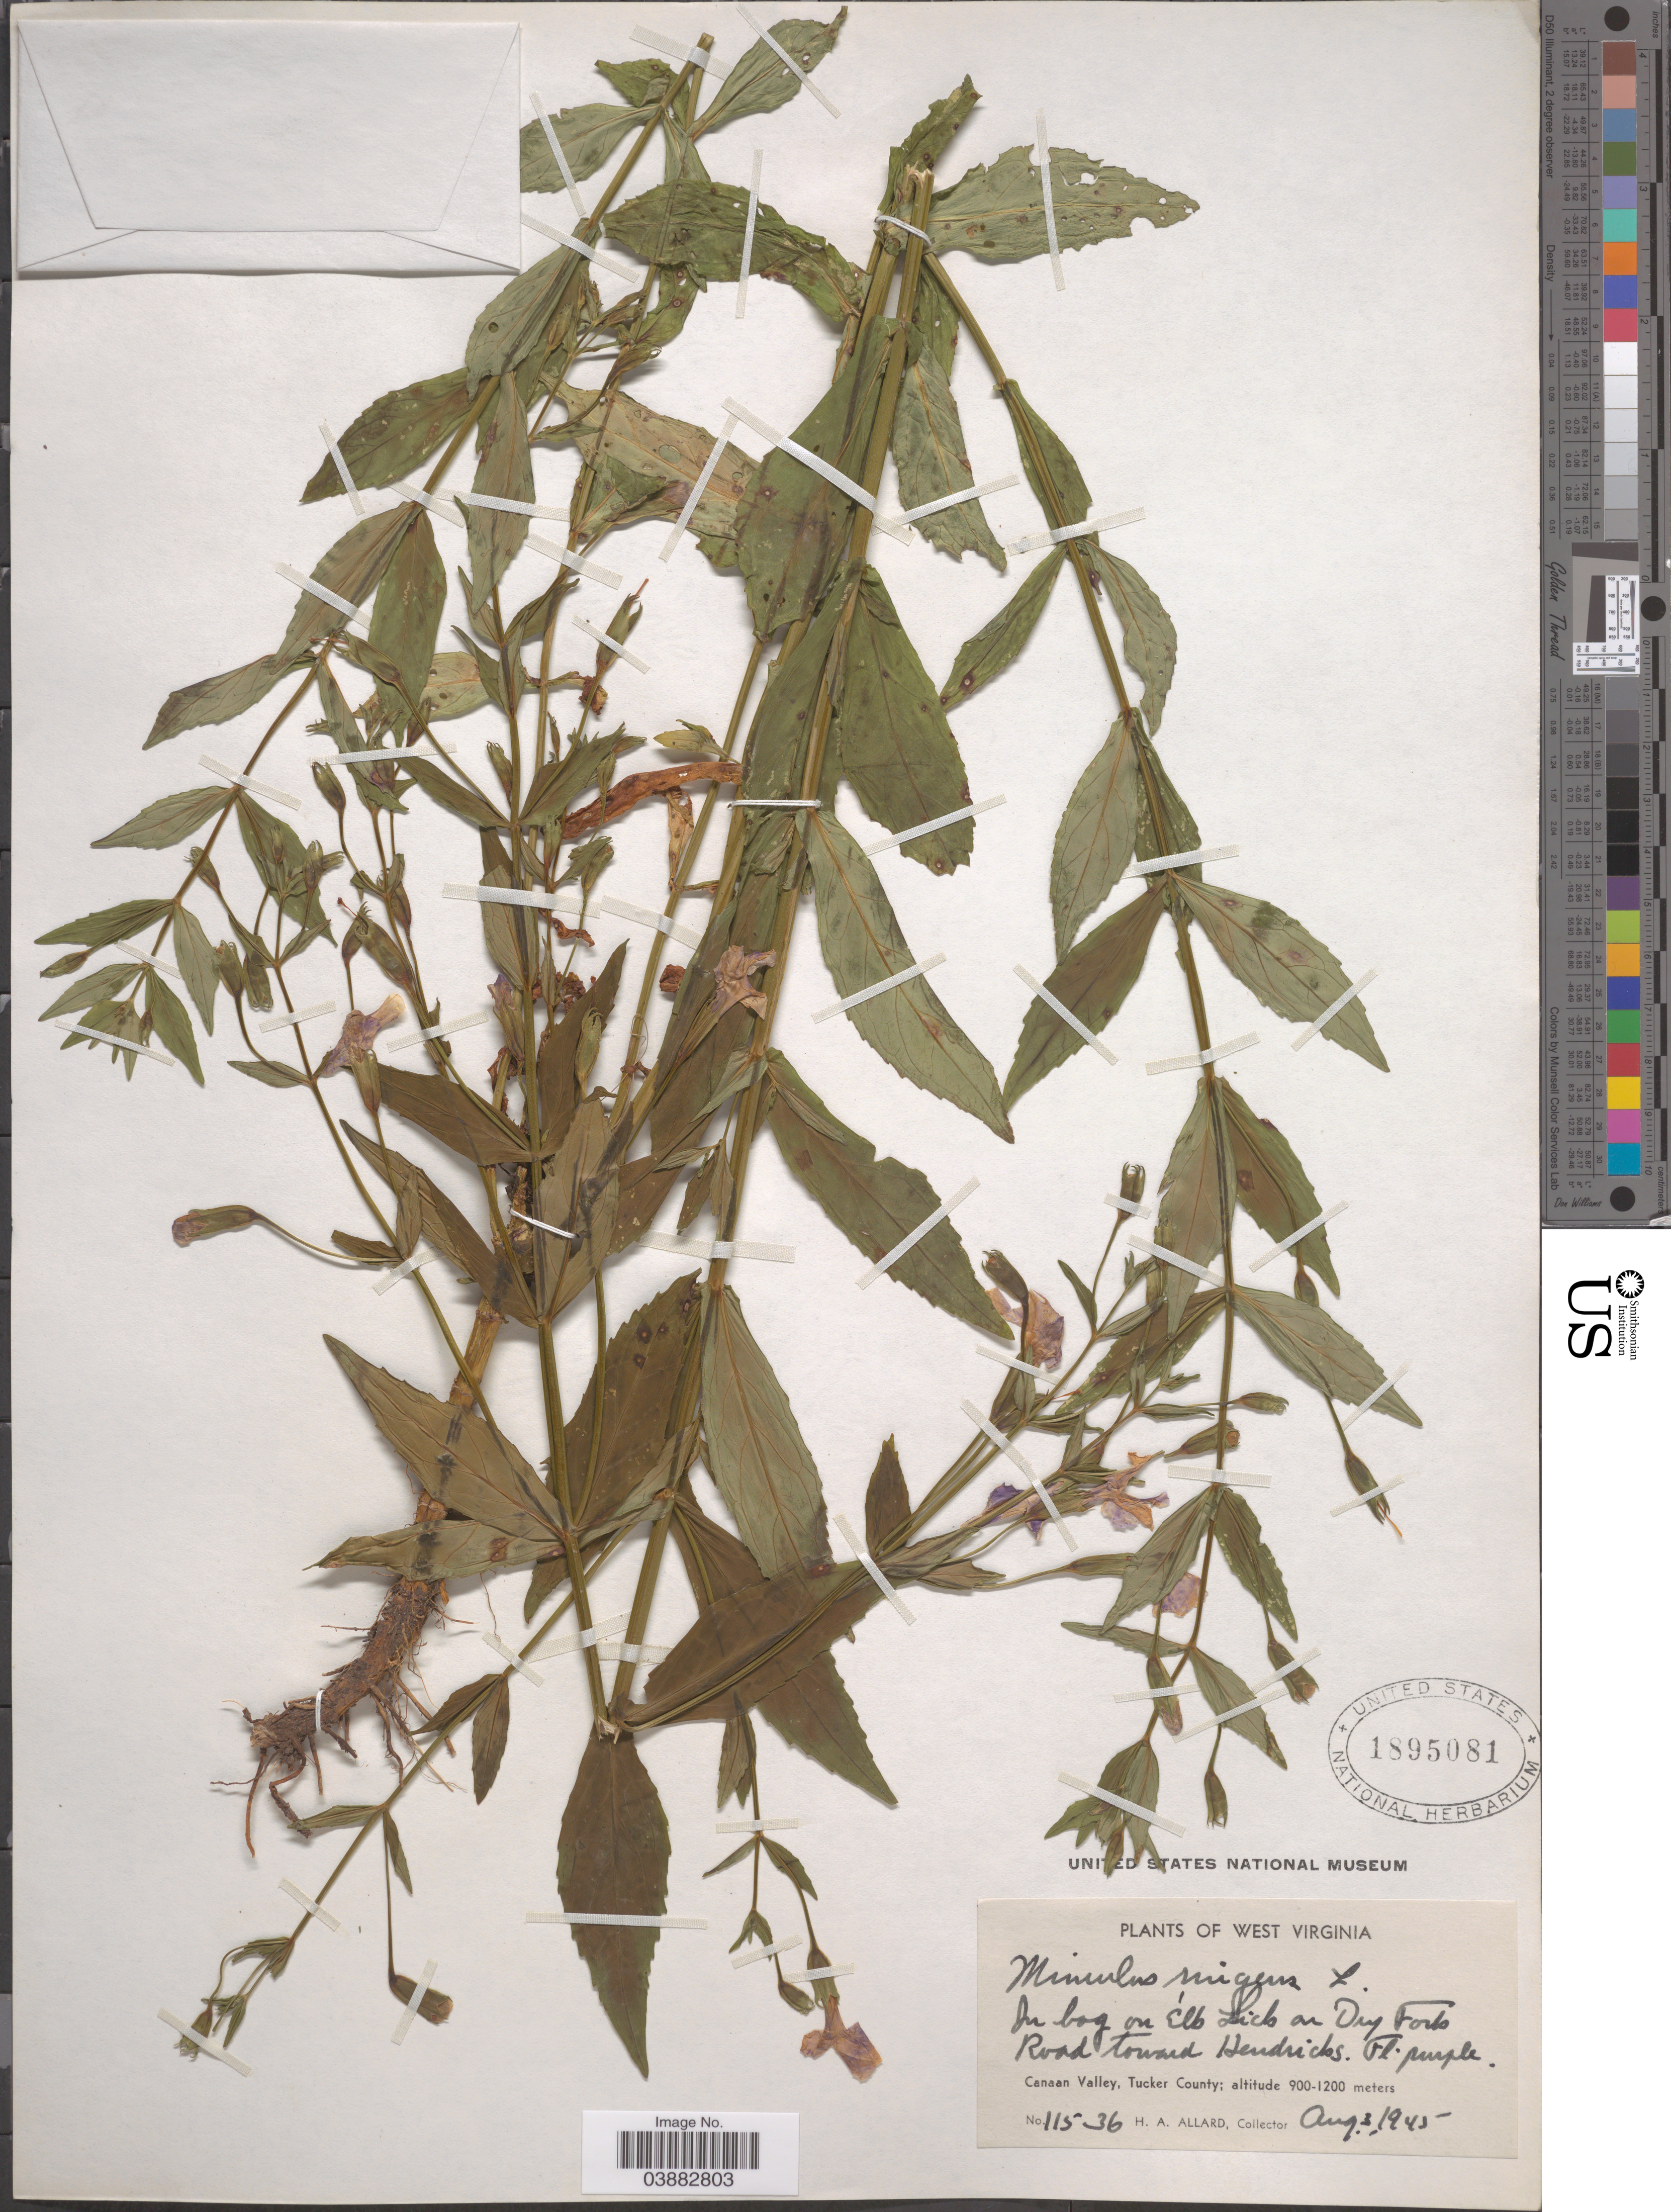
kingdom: Plantae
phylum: Tracheophyta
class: Magnoliopsida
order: Lamiales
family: Phrymaceae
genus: Mimulus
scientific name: Mimulus ringens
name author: L.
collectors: H. A. Allard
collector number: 11536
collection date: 1945-08-03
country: United States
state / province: West Virginia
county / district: Tucker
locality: In bog on Elb Licks on Dry Forks Road toward Hendricks. Canaan Valley, Tucker County.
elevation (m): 900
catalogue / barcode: US 1895081